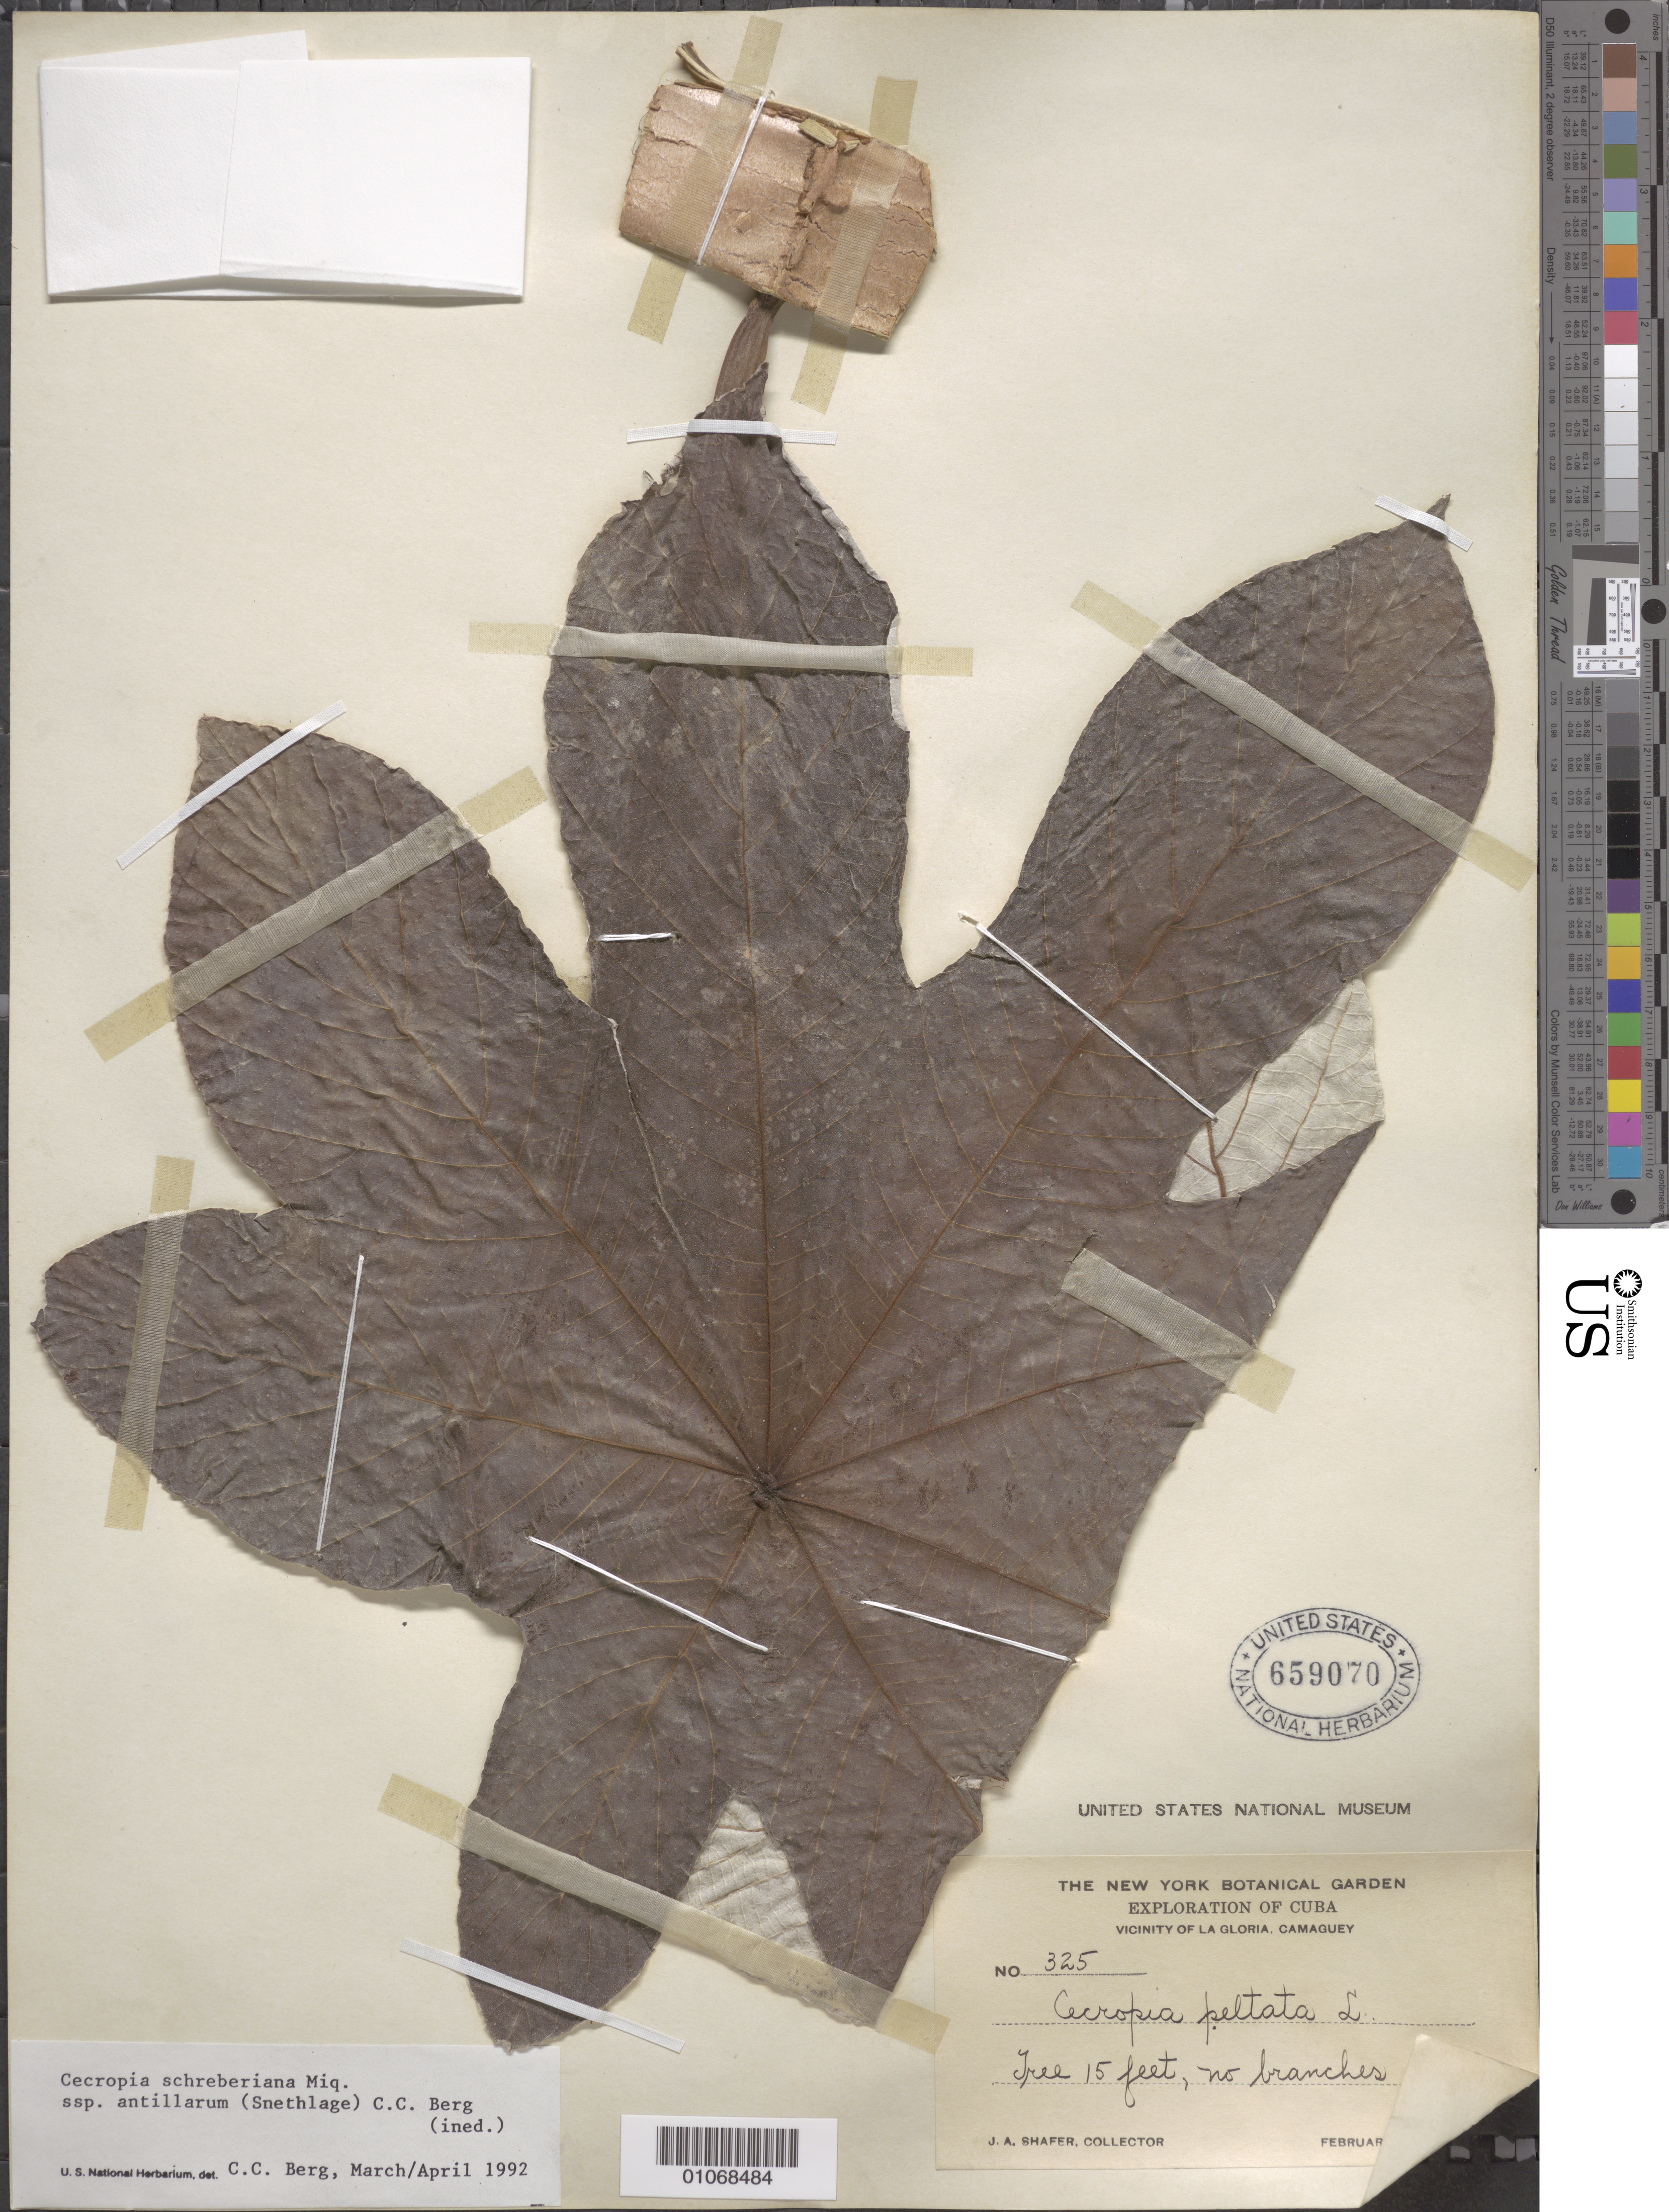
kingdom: Plantae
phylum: Tracheophyta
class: Magnoliopsida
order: Rosales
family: Urticaceae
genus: Cecropia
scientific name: Cecropia schreberiana subsp. antillarum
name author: (Snethl.) C.C. Berg & P. Franco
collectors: J. A. Shafer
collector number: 325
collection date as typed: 08 Feb 1909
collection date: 1909-02-08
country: Cuba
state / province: Camagüey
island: Cuba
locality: Camagüey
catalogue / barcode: US 659070